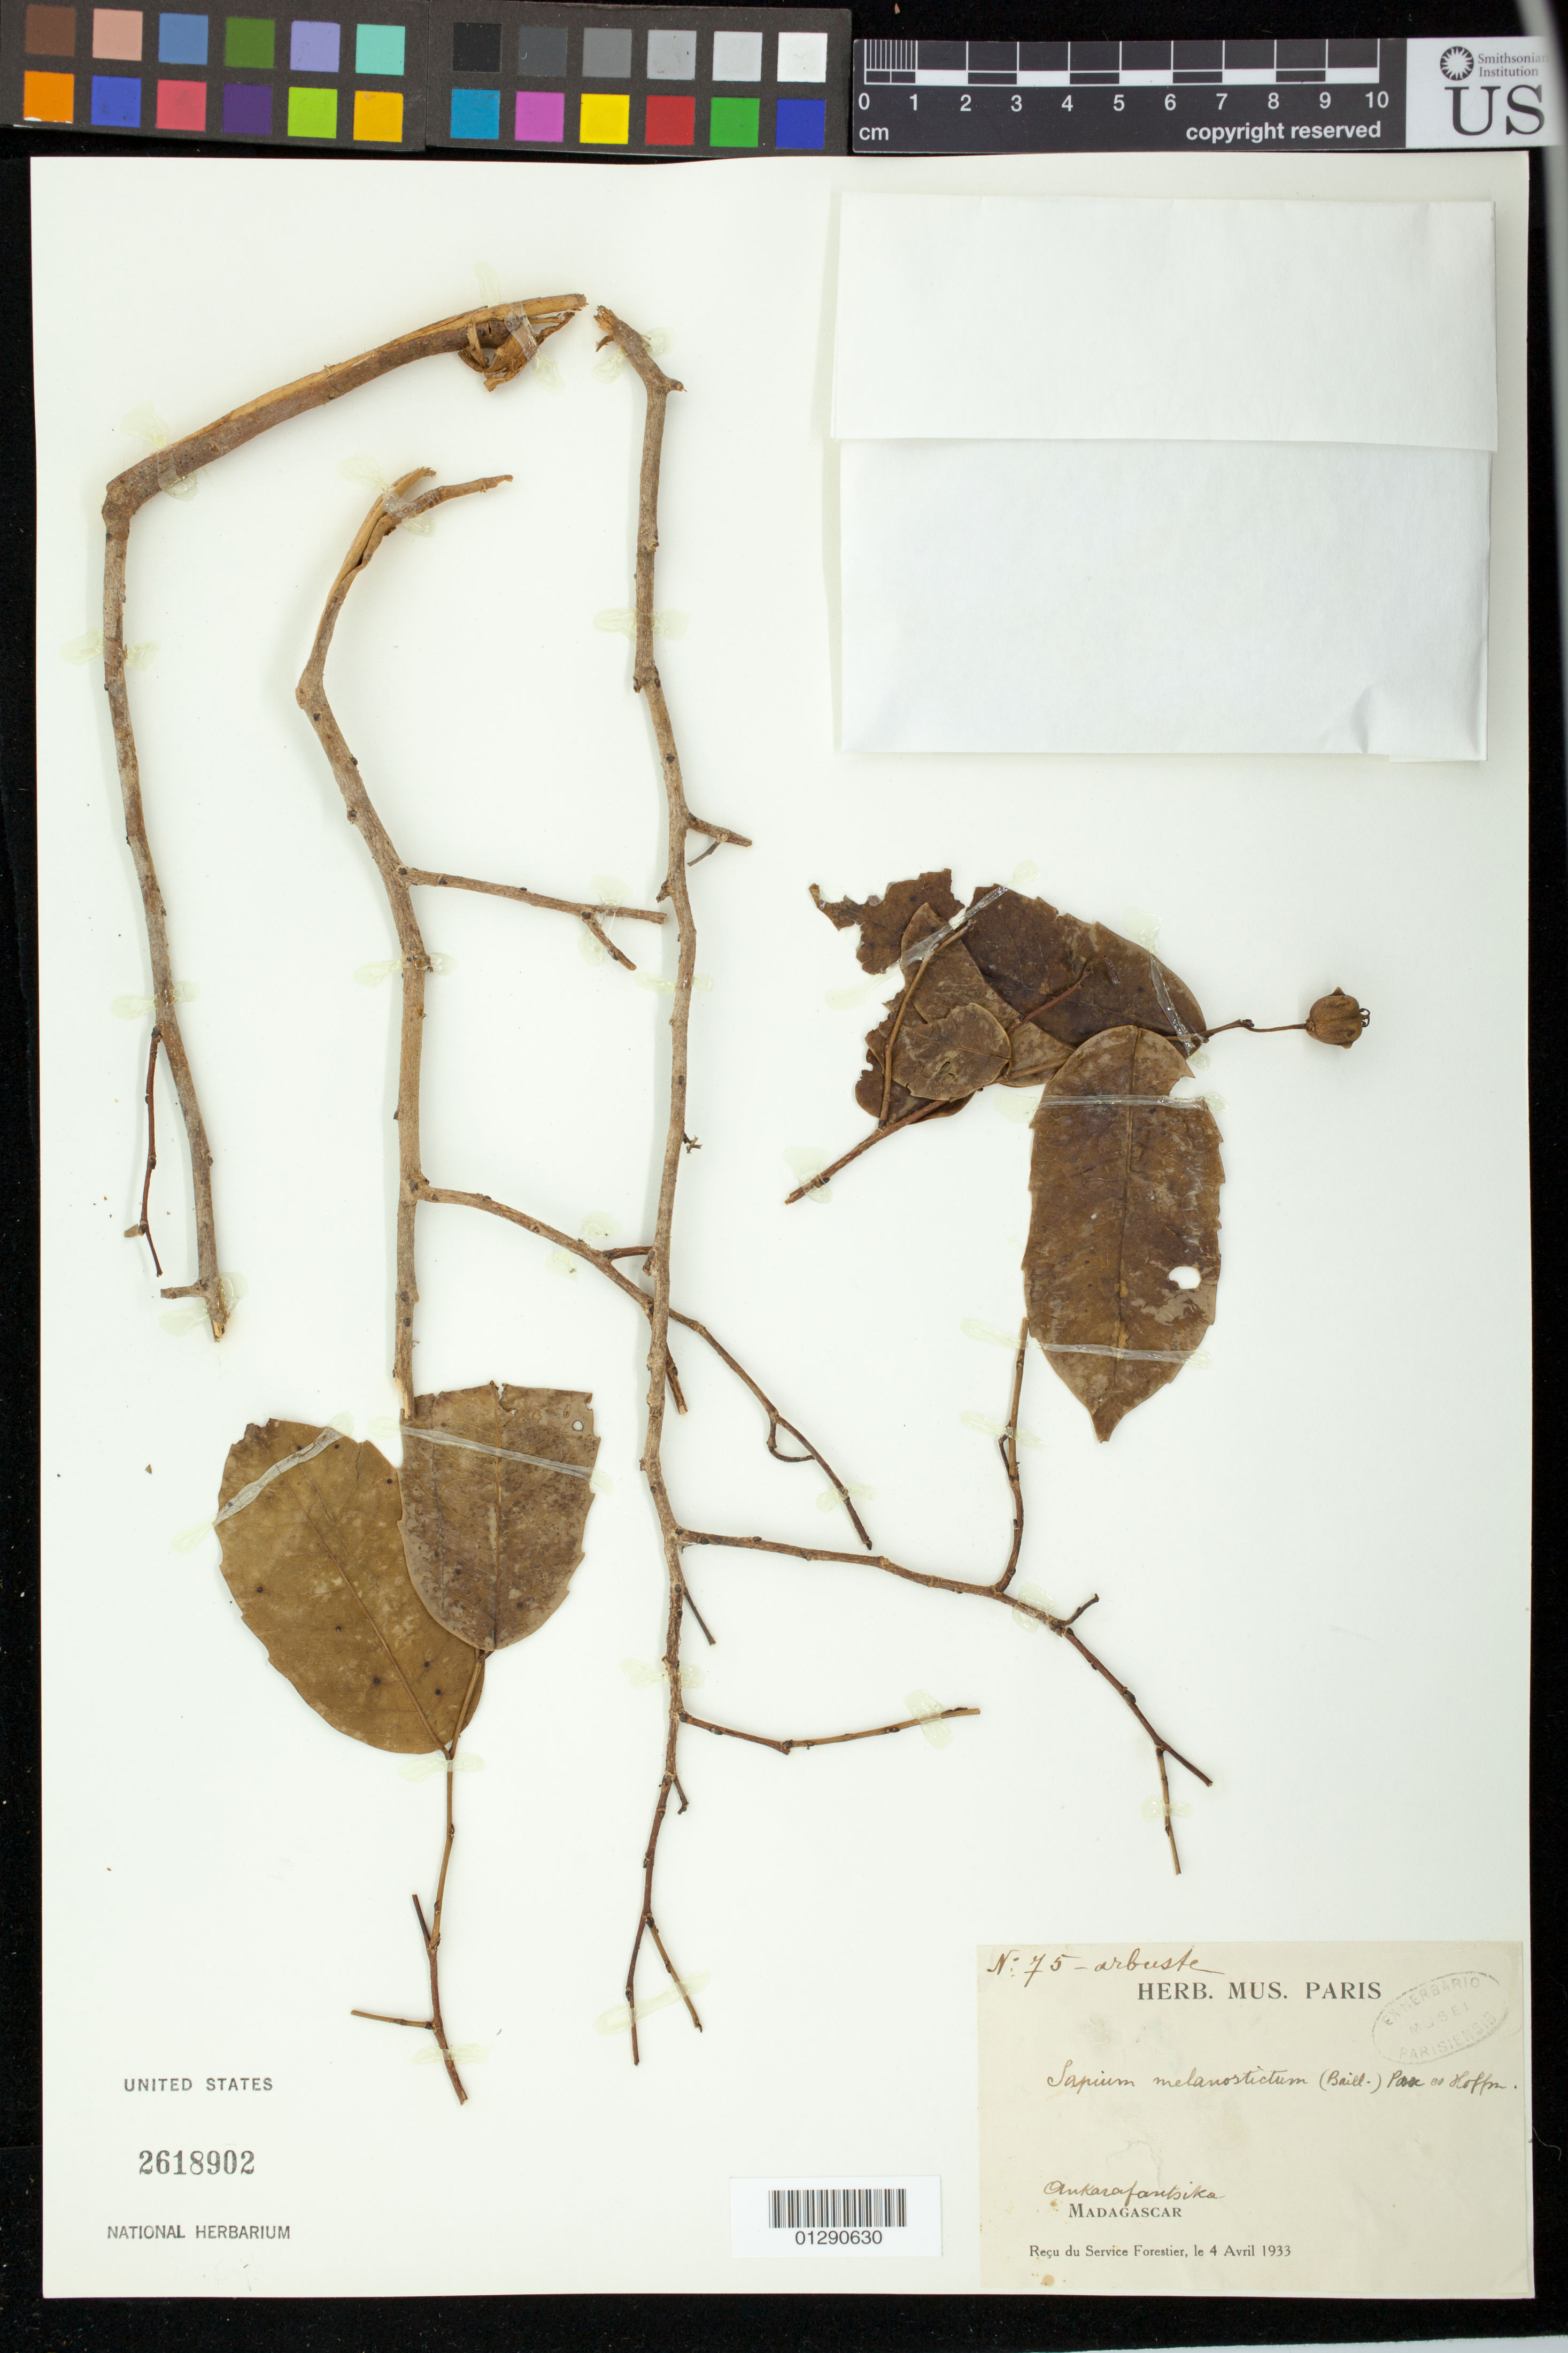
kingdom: Plantae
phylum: Tracheophyta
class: Magnoliopsida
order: Malpighiales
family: Euphorbiaceae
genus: Sapium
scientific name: Sapium melanostictum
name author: (Baill.) Pax & K. Hoffm.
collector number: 75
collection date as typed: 04 Apr 1933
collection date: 1933-04-04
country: Madagascar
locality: Tsingy de namoroka (8e reserve)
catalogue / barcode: US 2618902